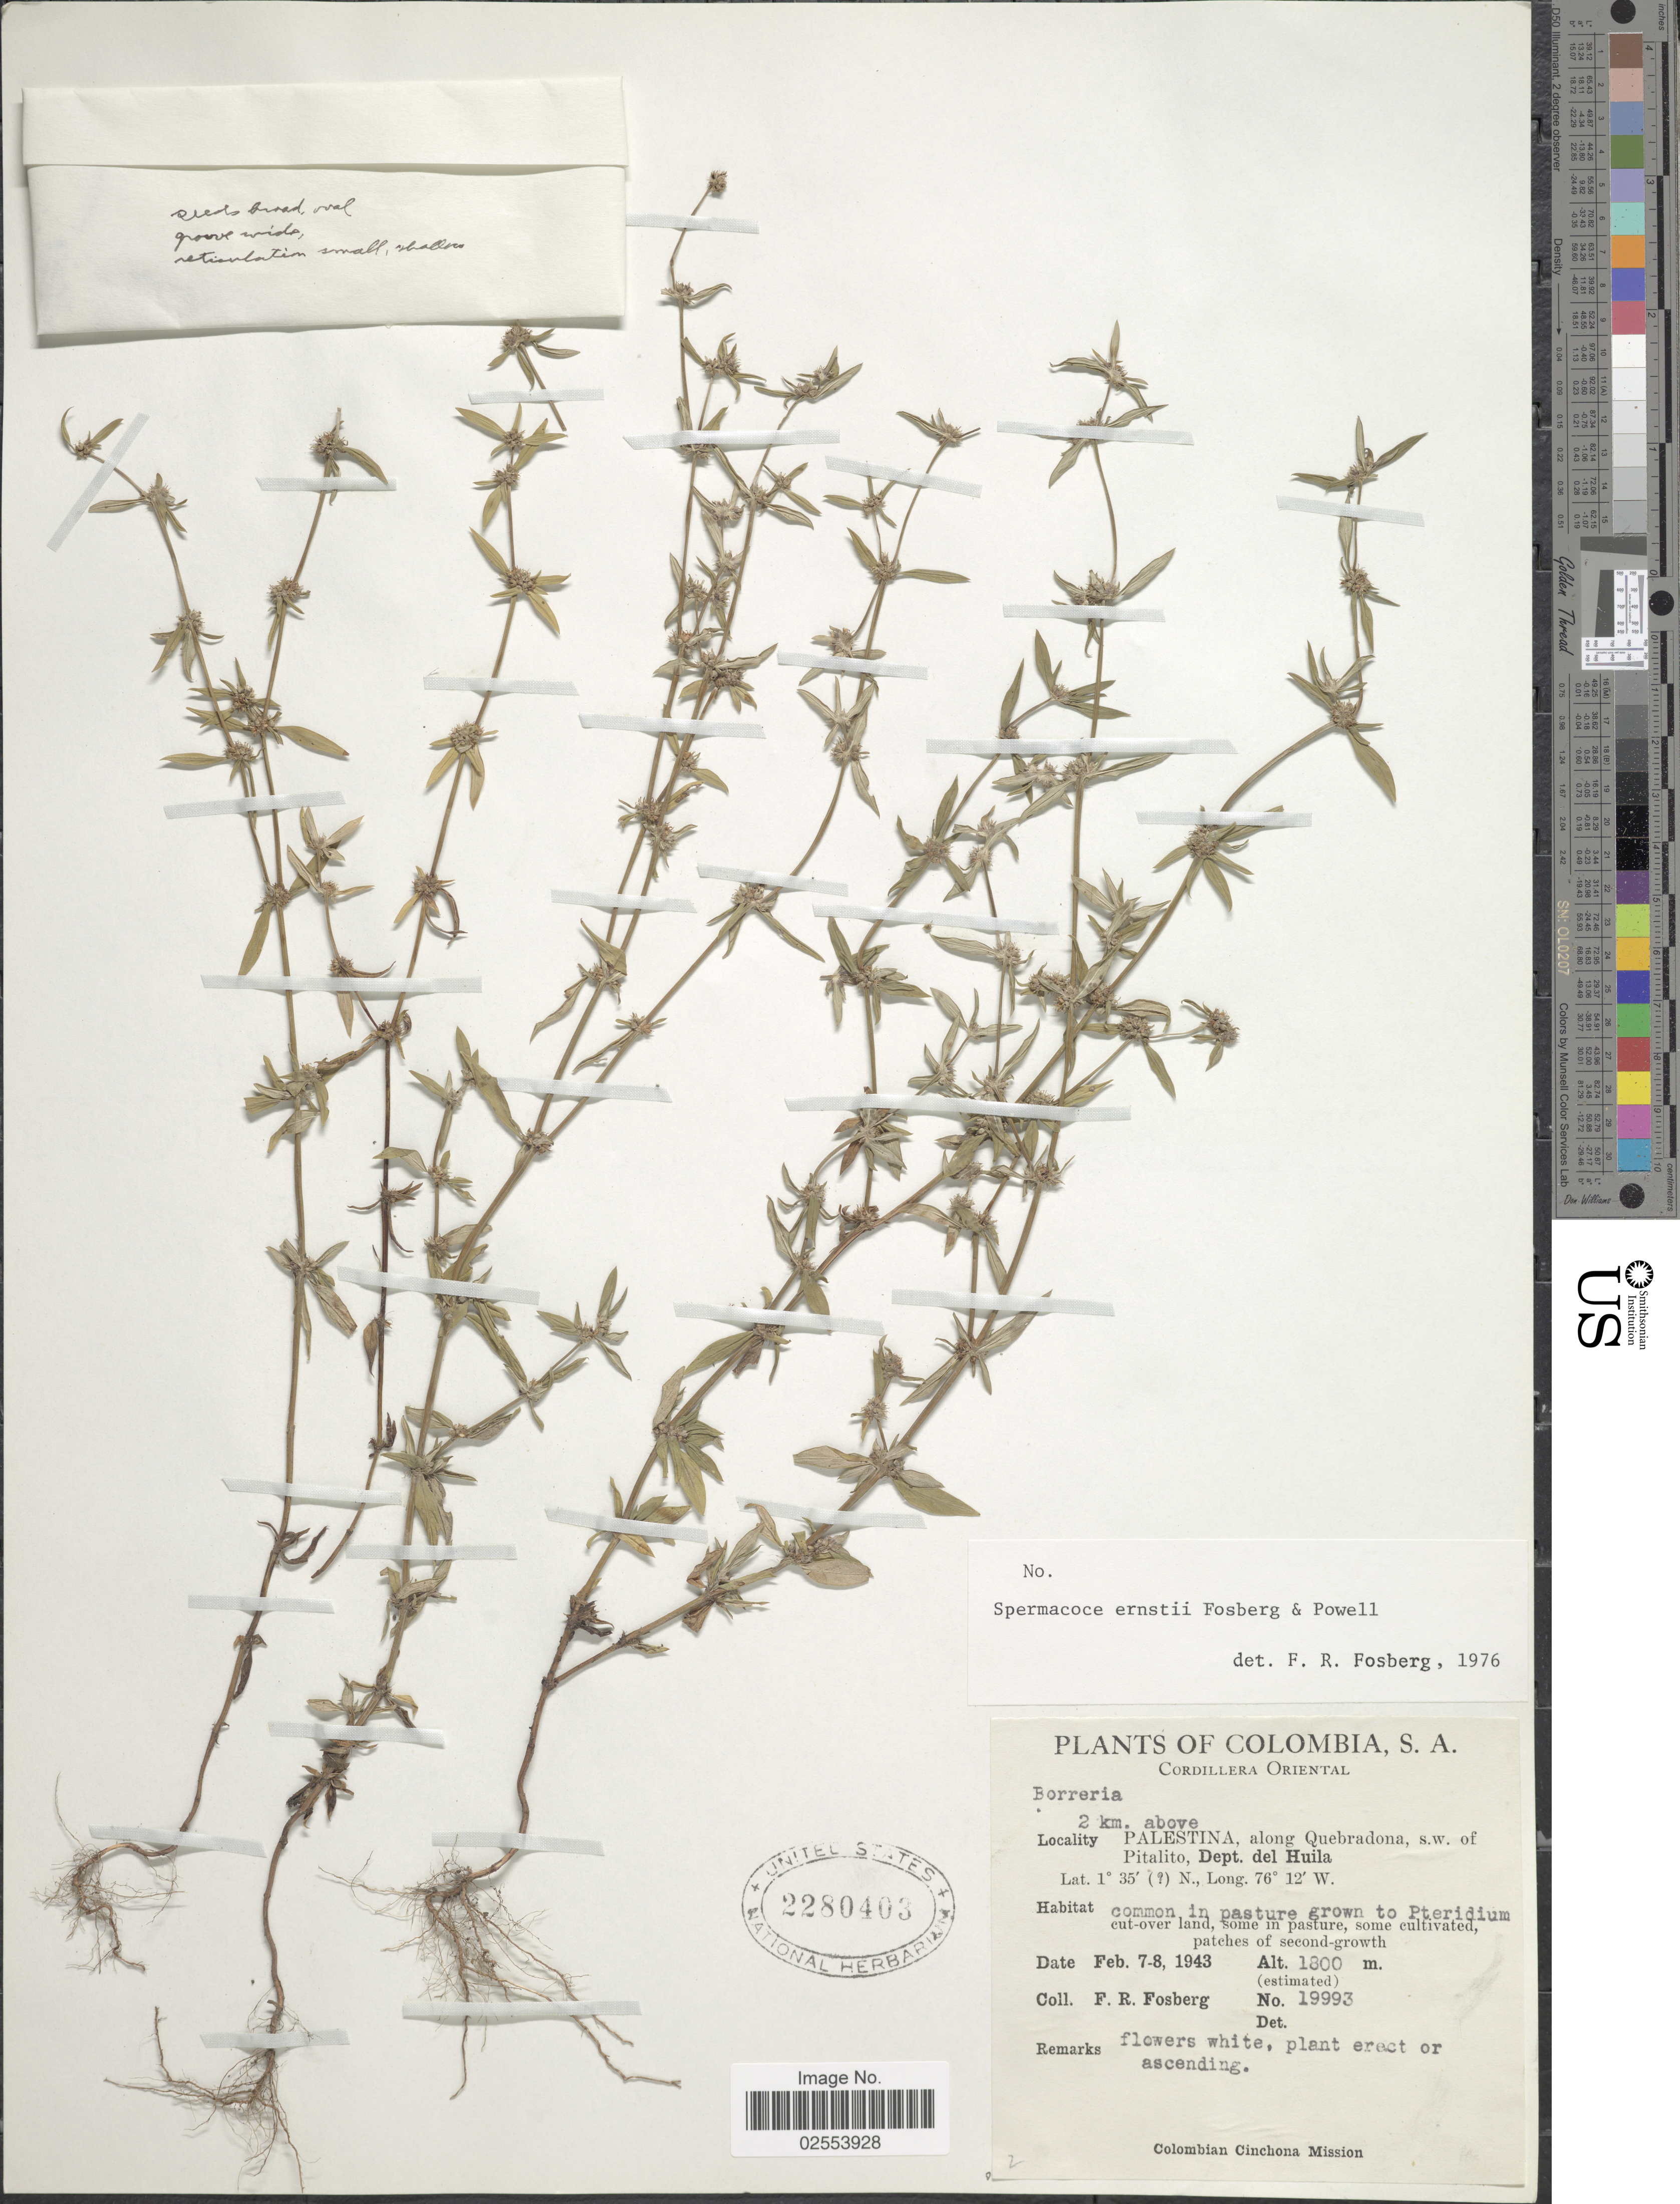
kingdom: Plantae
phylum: Tracheophyta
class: Magnoliopsida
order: Gentianales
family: Rubiaceae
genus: Spermacoce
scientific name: Spermacoce ernstii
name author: Fosberg & D.A. Powell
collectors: F. R. Fosberg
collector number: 19993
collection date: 1943-02-07/1943-02-08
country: Colombia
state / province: Huila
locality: Cordillera Oriental, 2 km. above Palestina, along Quebradona, s.w. of Pitalito.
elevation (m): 1800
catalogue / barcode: US 2280403